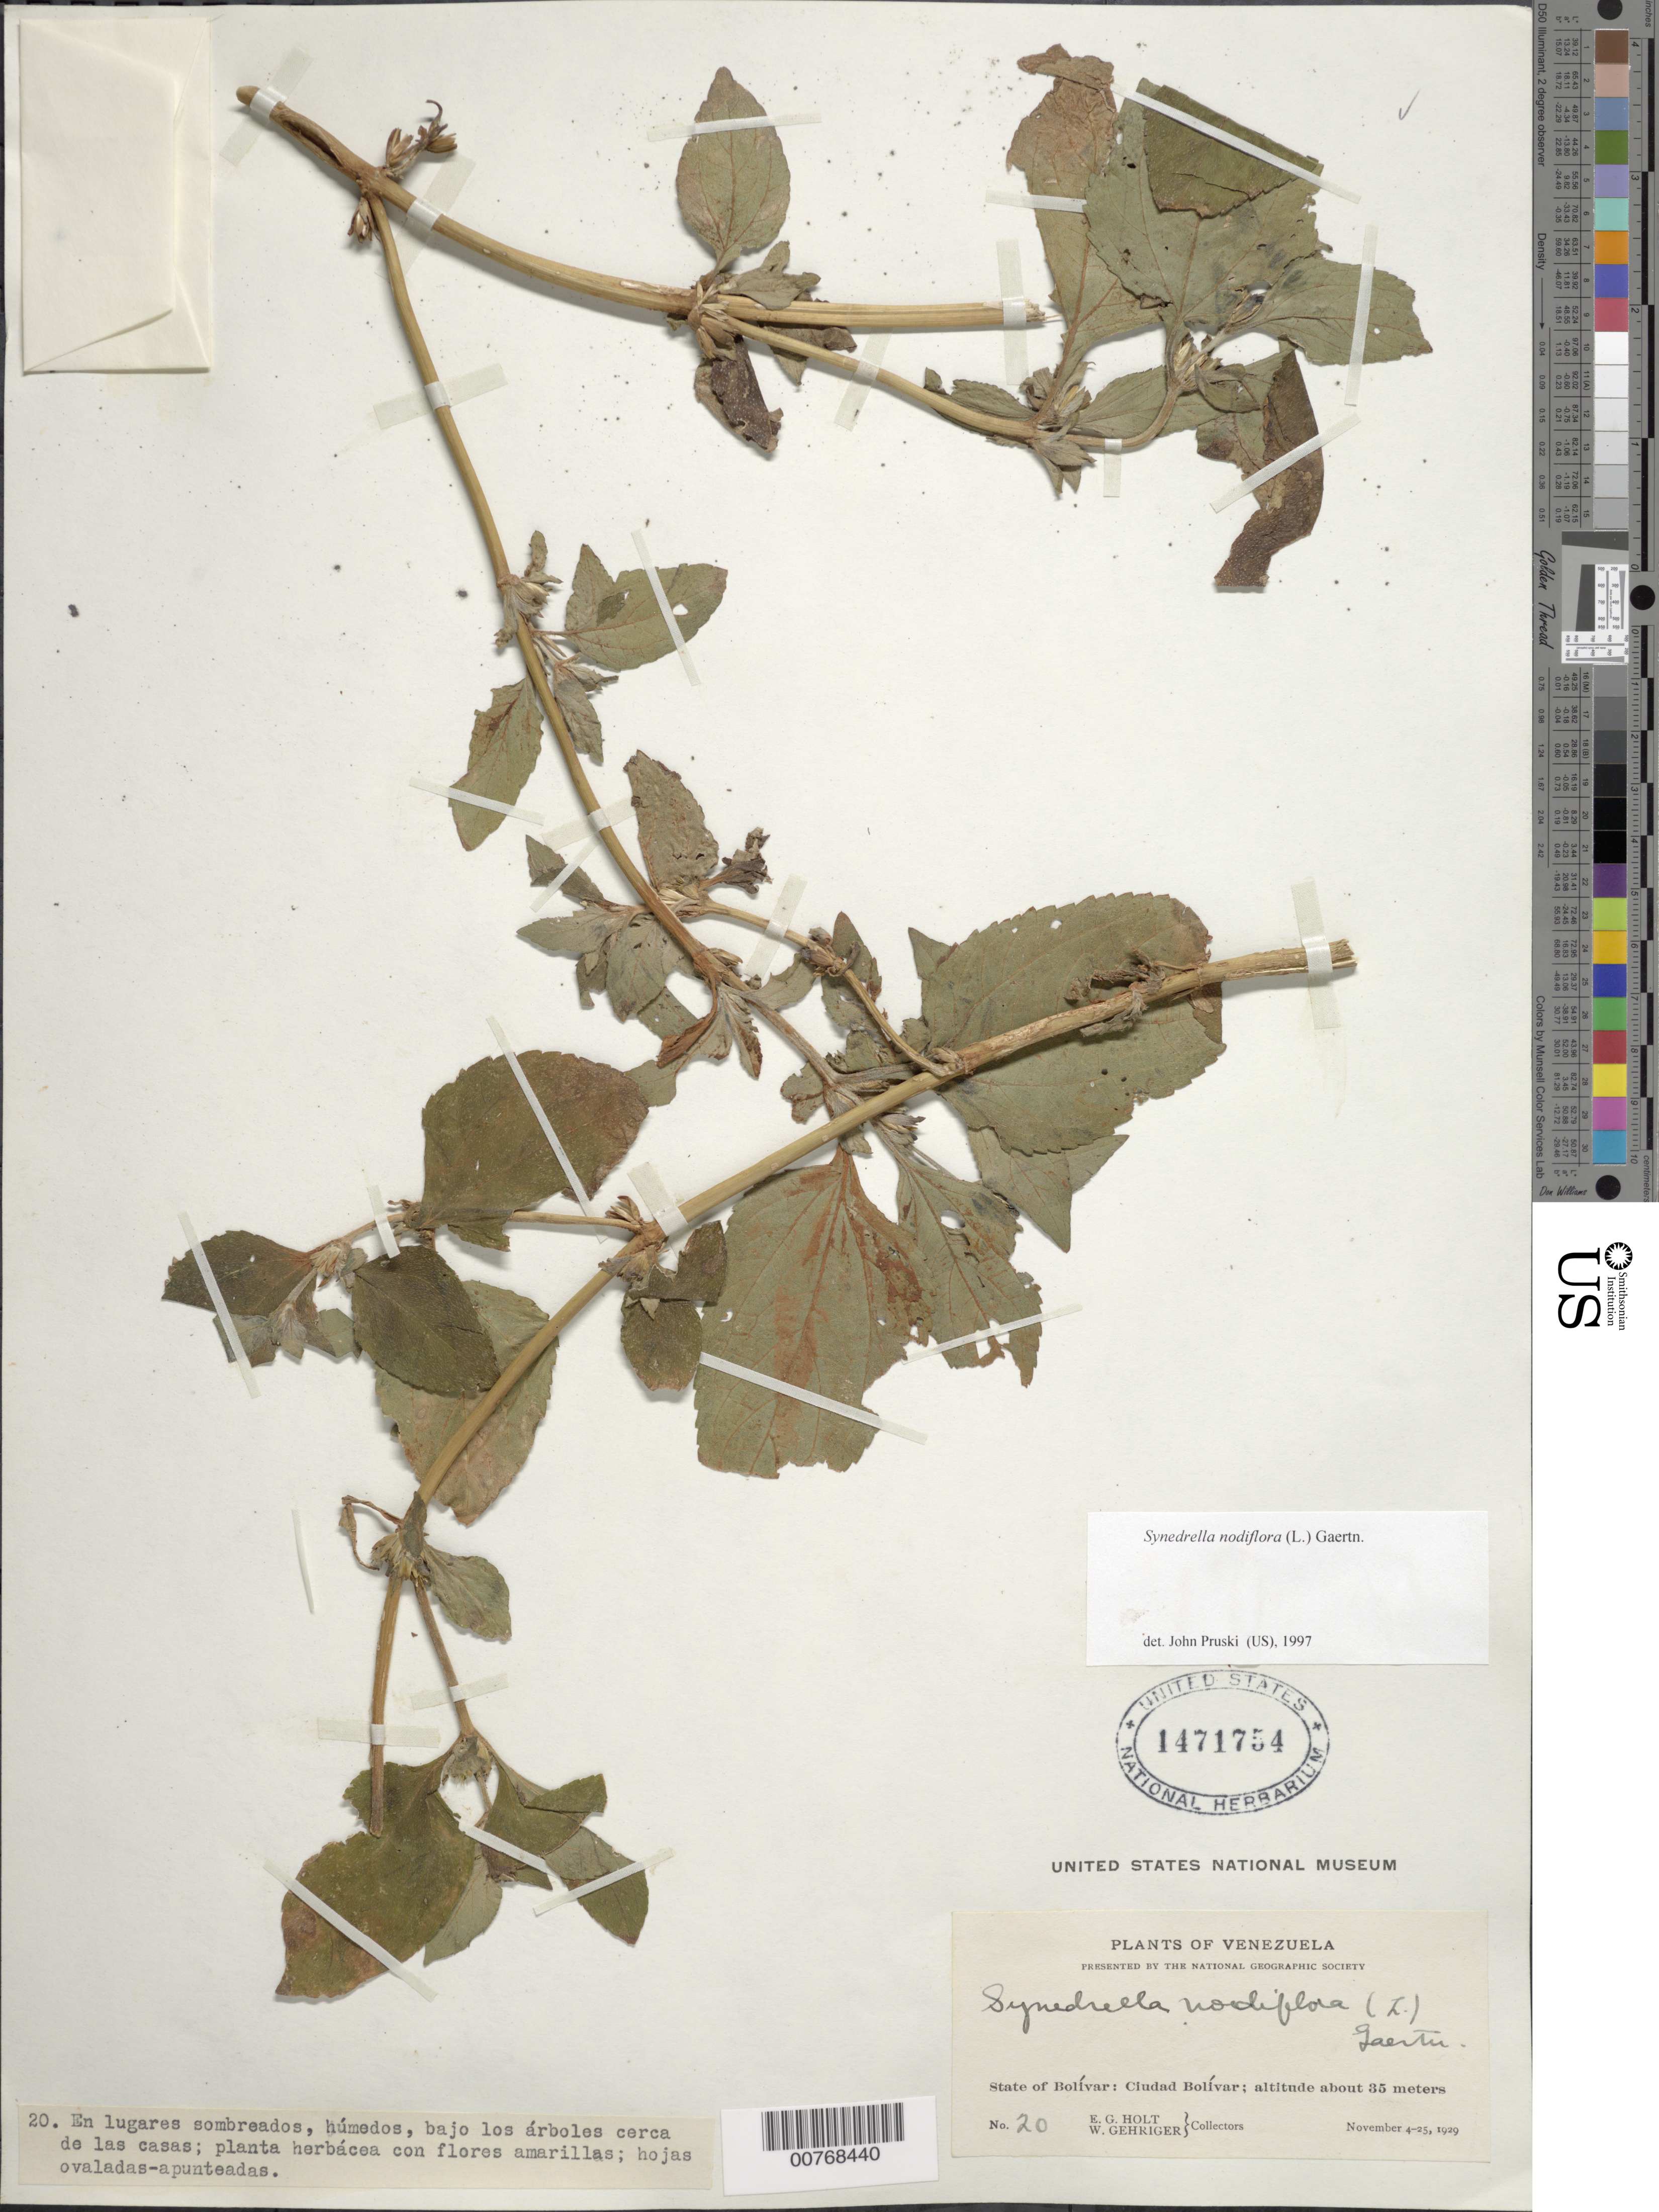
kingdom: Plantae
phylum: Tracheophyta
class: Magnoliopsida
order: Asterales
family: Asteraceae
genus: Synedrella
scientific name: Synedrella nodiflora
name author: (L.) Gaertn.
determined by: Pruski, J. F.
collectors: E. Holt & W. Gehriger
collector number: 20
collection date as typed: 4-Nov-29 to 25-Nov-29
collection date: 1929-11-04/1929-11-25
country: Venezuela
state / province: Bolívar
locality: Ciudad Bolívar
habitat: Shaded moist places under trees near the houses.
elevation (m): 35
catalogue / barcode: US 1471754